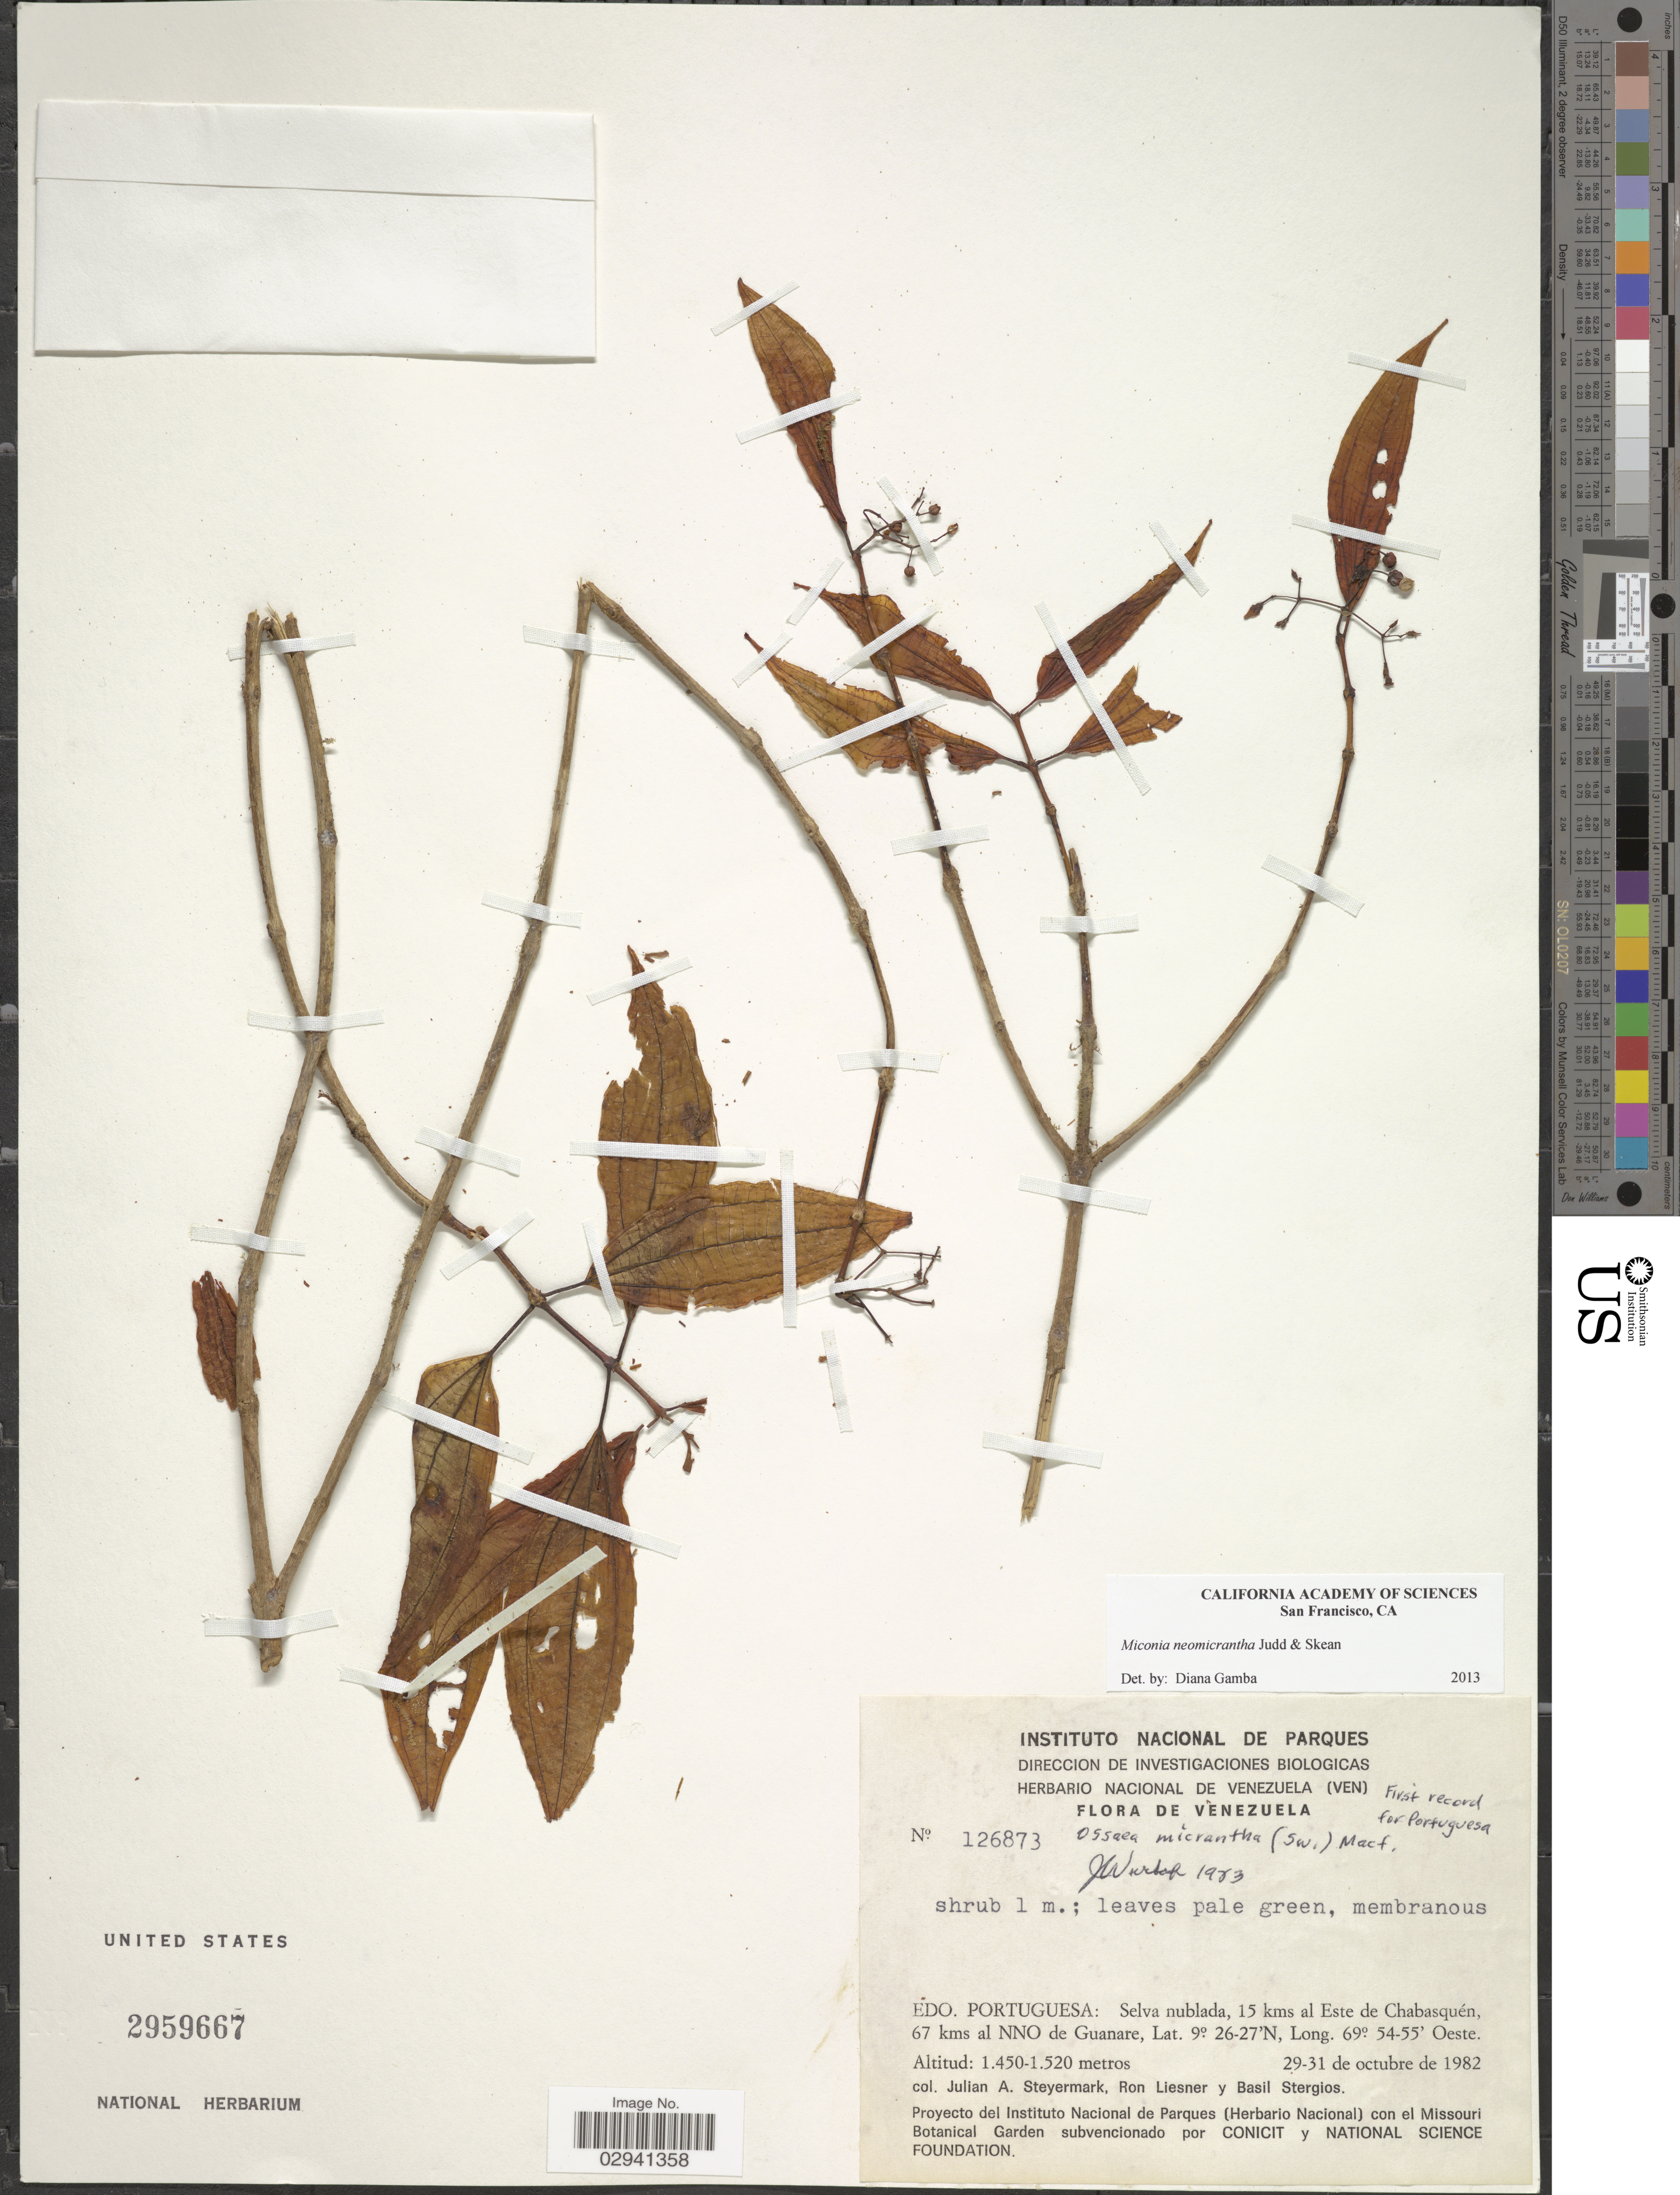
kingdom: Plantae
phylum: Tracheophyta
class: Magnoliopsida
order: Myrtales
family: Melastomataceae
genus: Miconia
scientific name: Miconia neomicrantha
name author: Judd & Skean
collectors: J. Steyermark, R. L. Liesner & B. G. Stergios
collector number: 126873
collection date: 1982-10-29/1982-10-31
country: Venezuela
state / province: Portuguesa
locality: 15 kms al E de Chabasquén, 67 kms al NNO de Guanare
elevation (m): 1450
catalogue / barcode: US 2959667